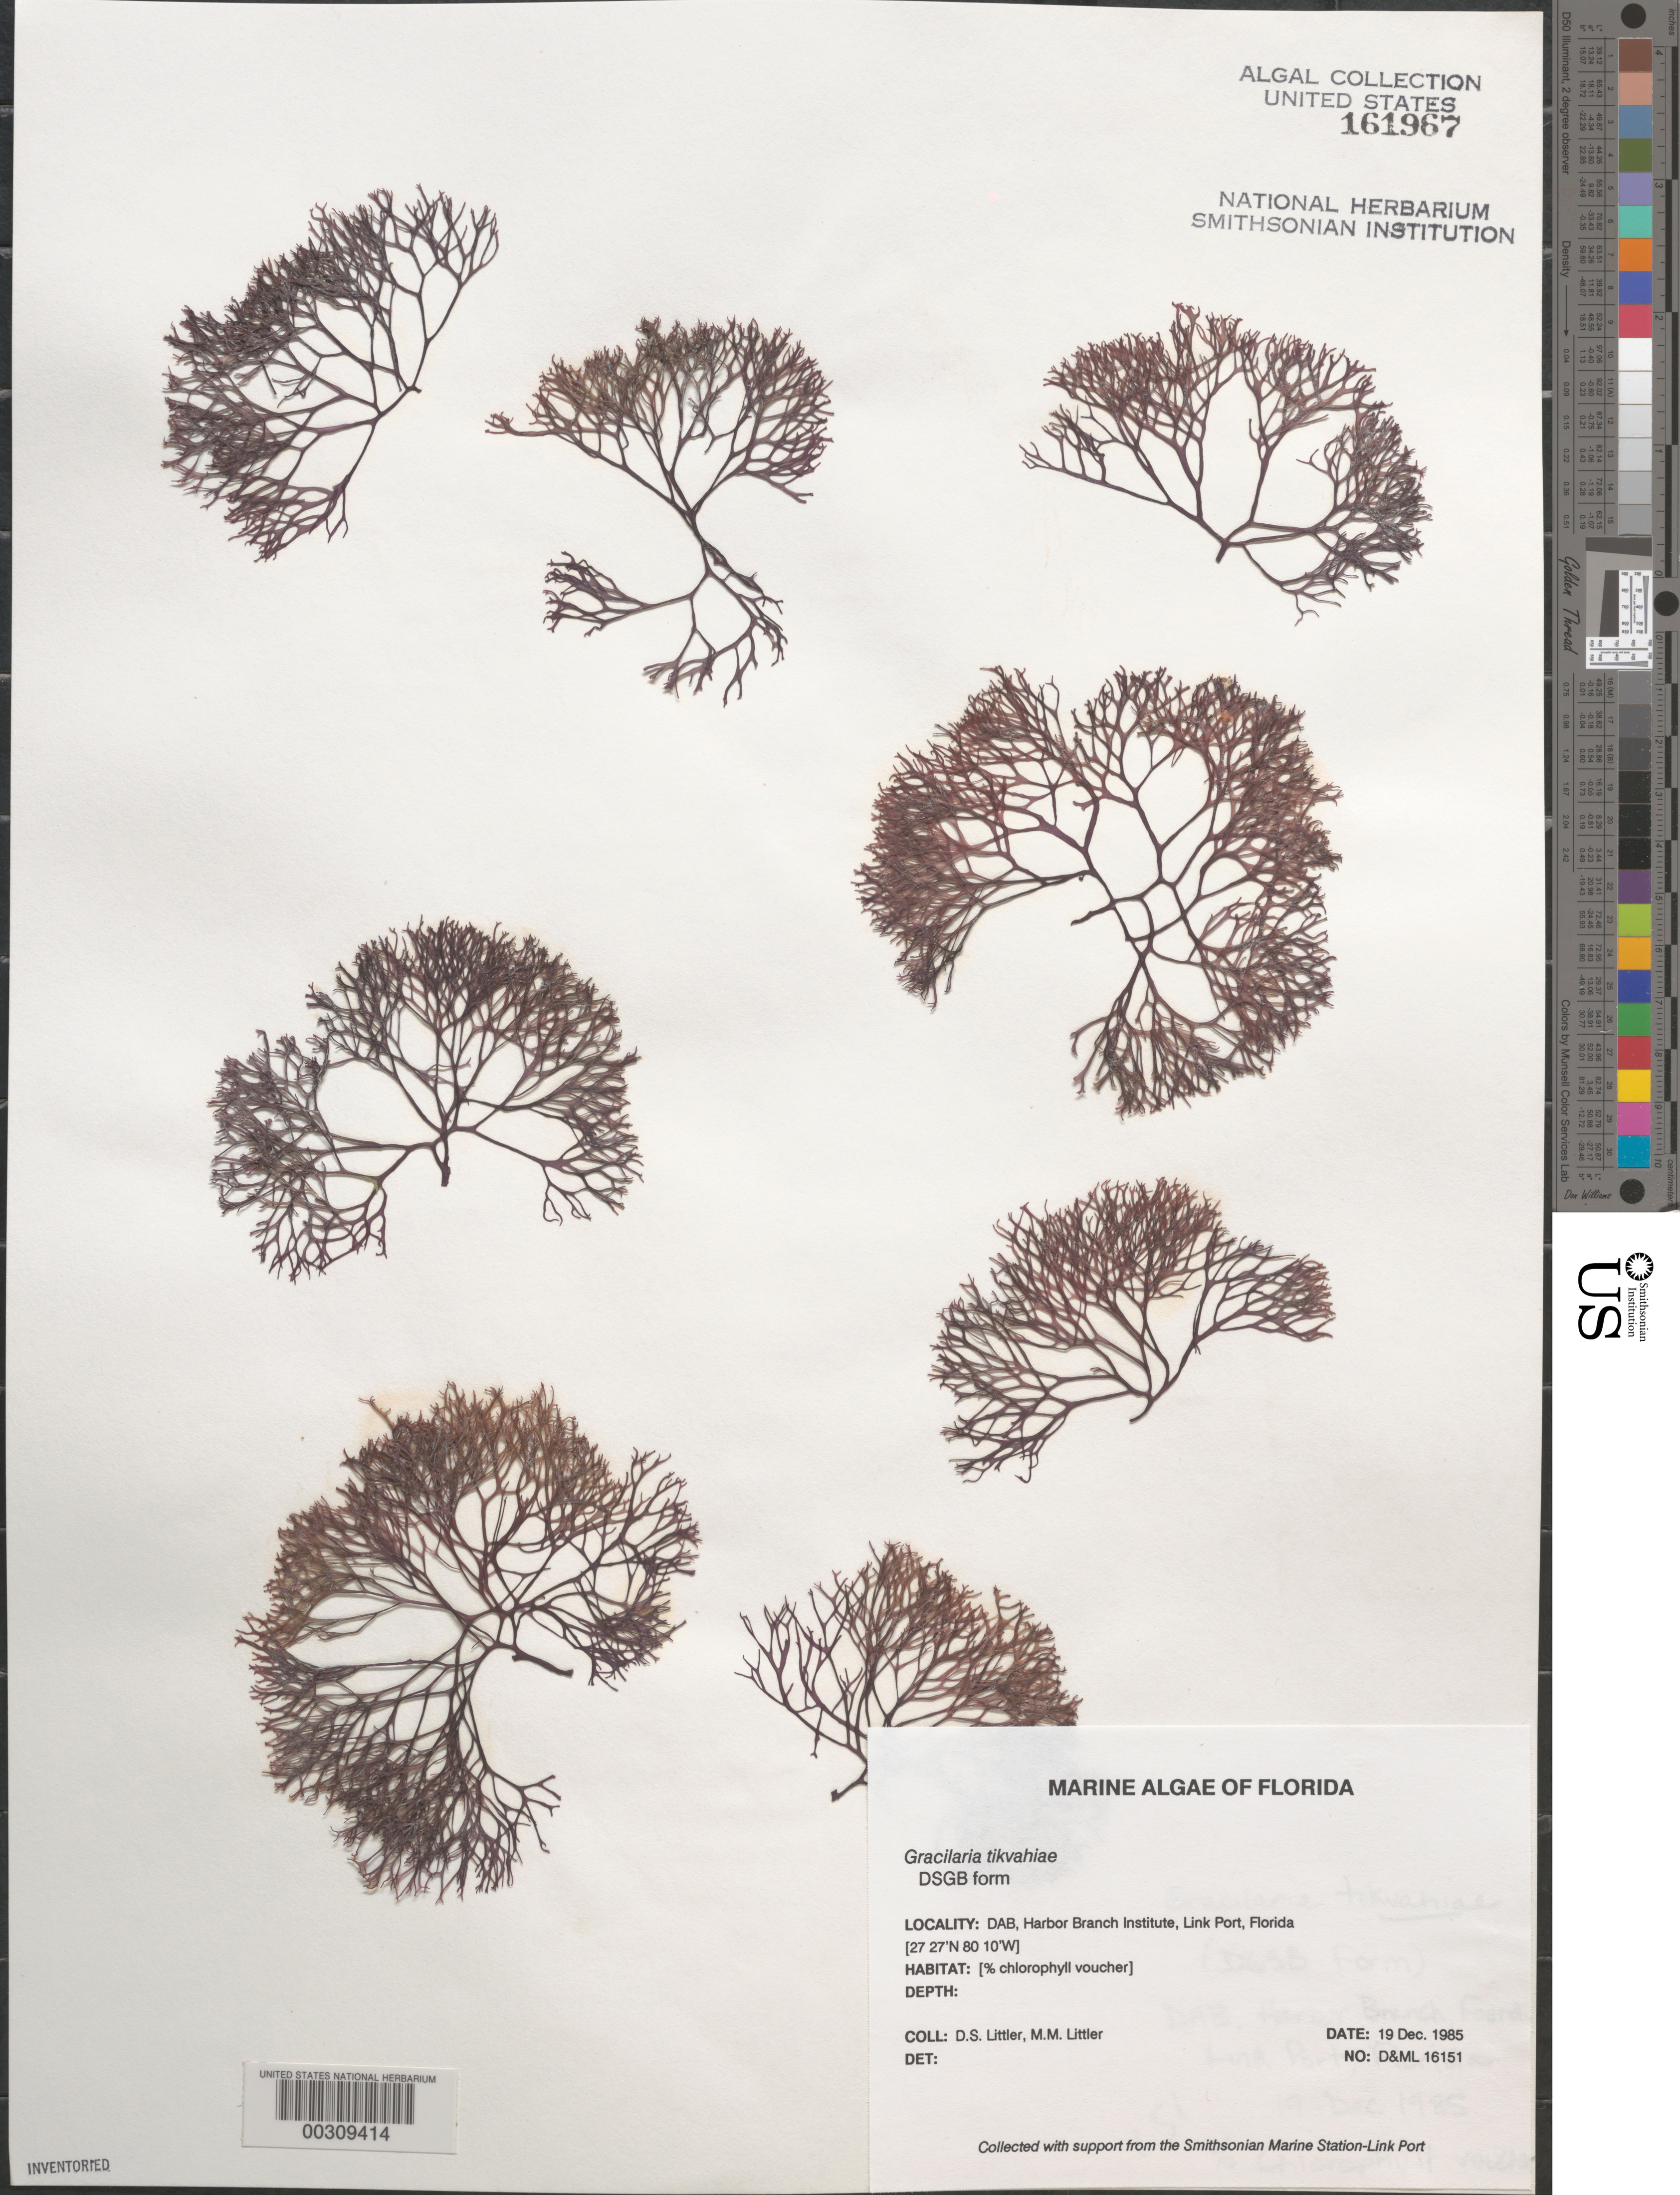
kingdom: Plantae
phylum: Rhodophyta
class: Florideophyceae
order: Gracilariales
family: Gracilariaceae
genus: Gracilaria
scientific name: Gracilaria tikvahiae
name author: McLachlan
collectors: D. S. Littler & M. M. Littler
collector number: D&ML 16151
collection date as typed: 19 Dec 1985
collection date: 1985-12-19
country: United States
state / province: Florida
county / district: Saint Lucie County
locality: Harbor Branch Oceanographic Institutue, Link Port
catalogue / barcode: US 161967